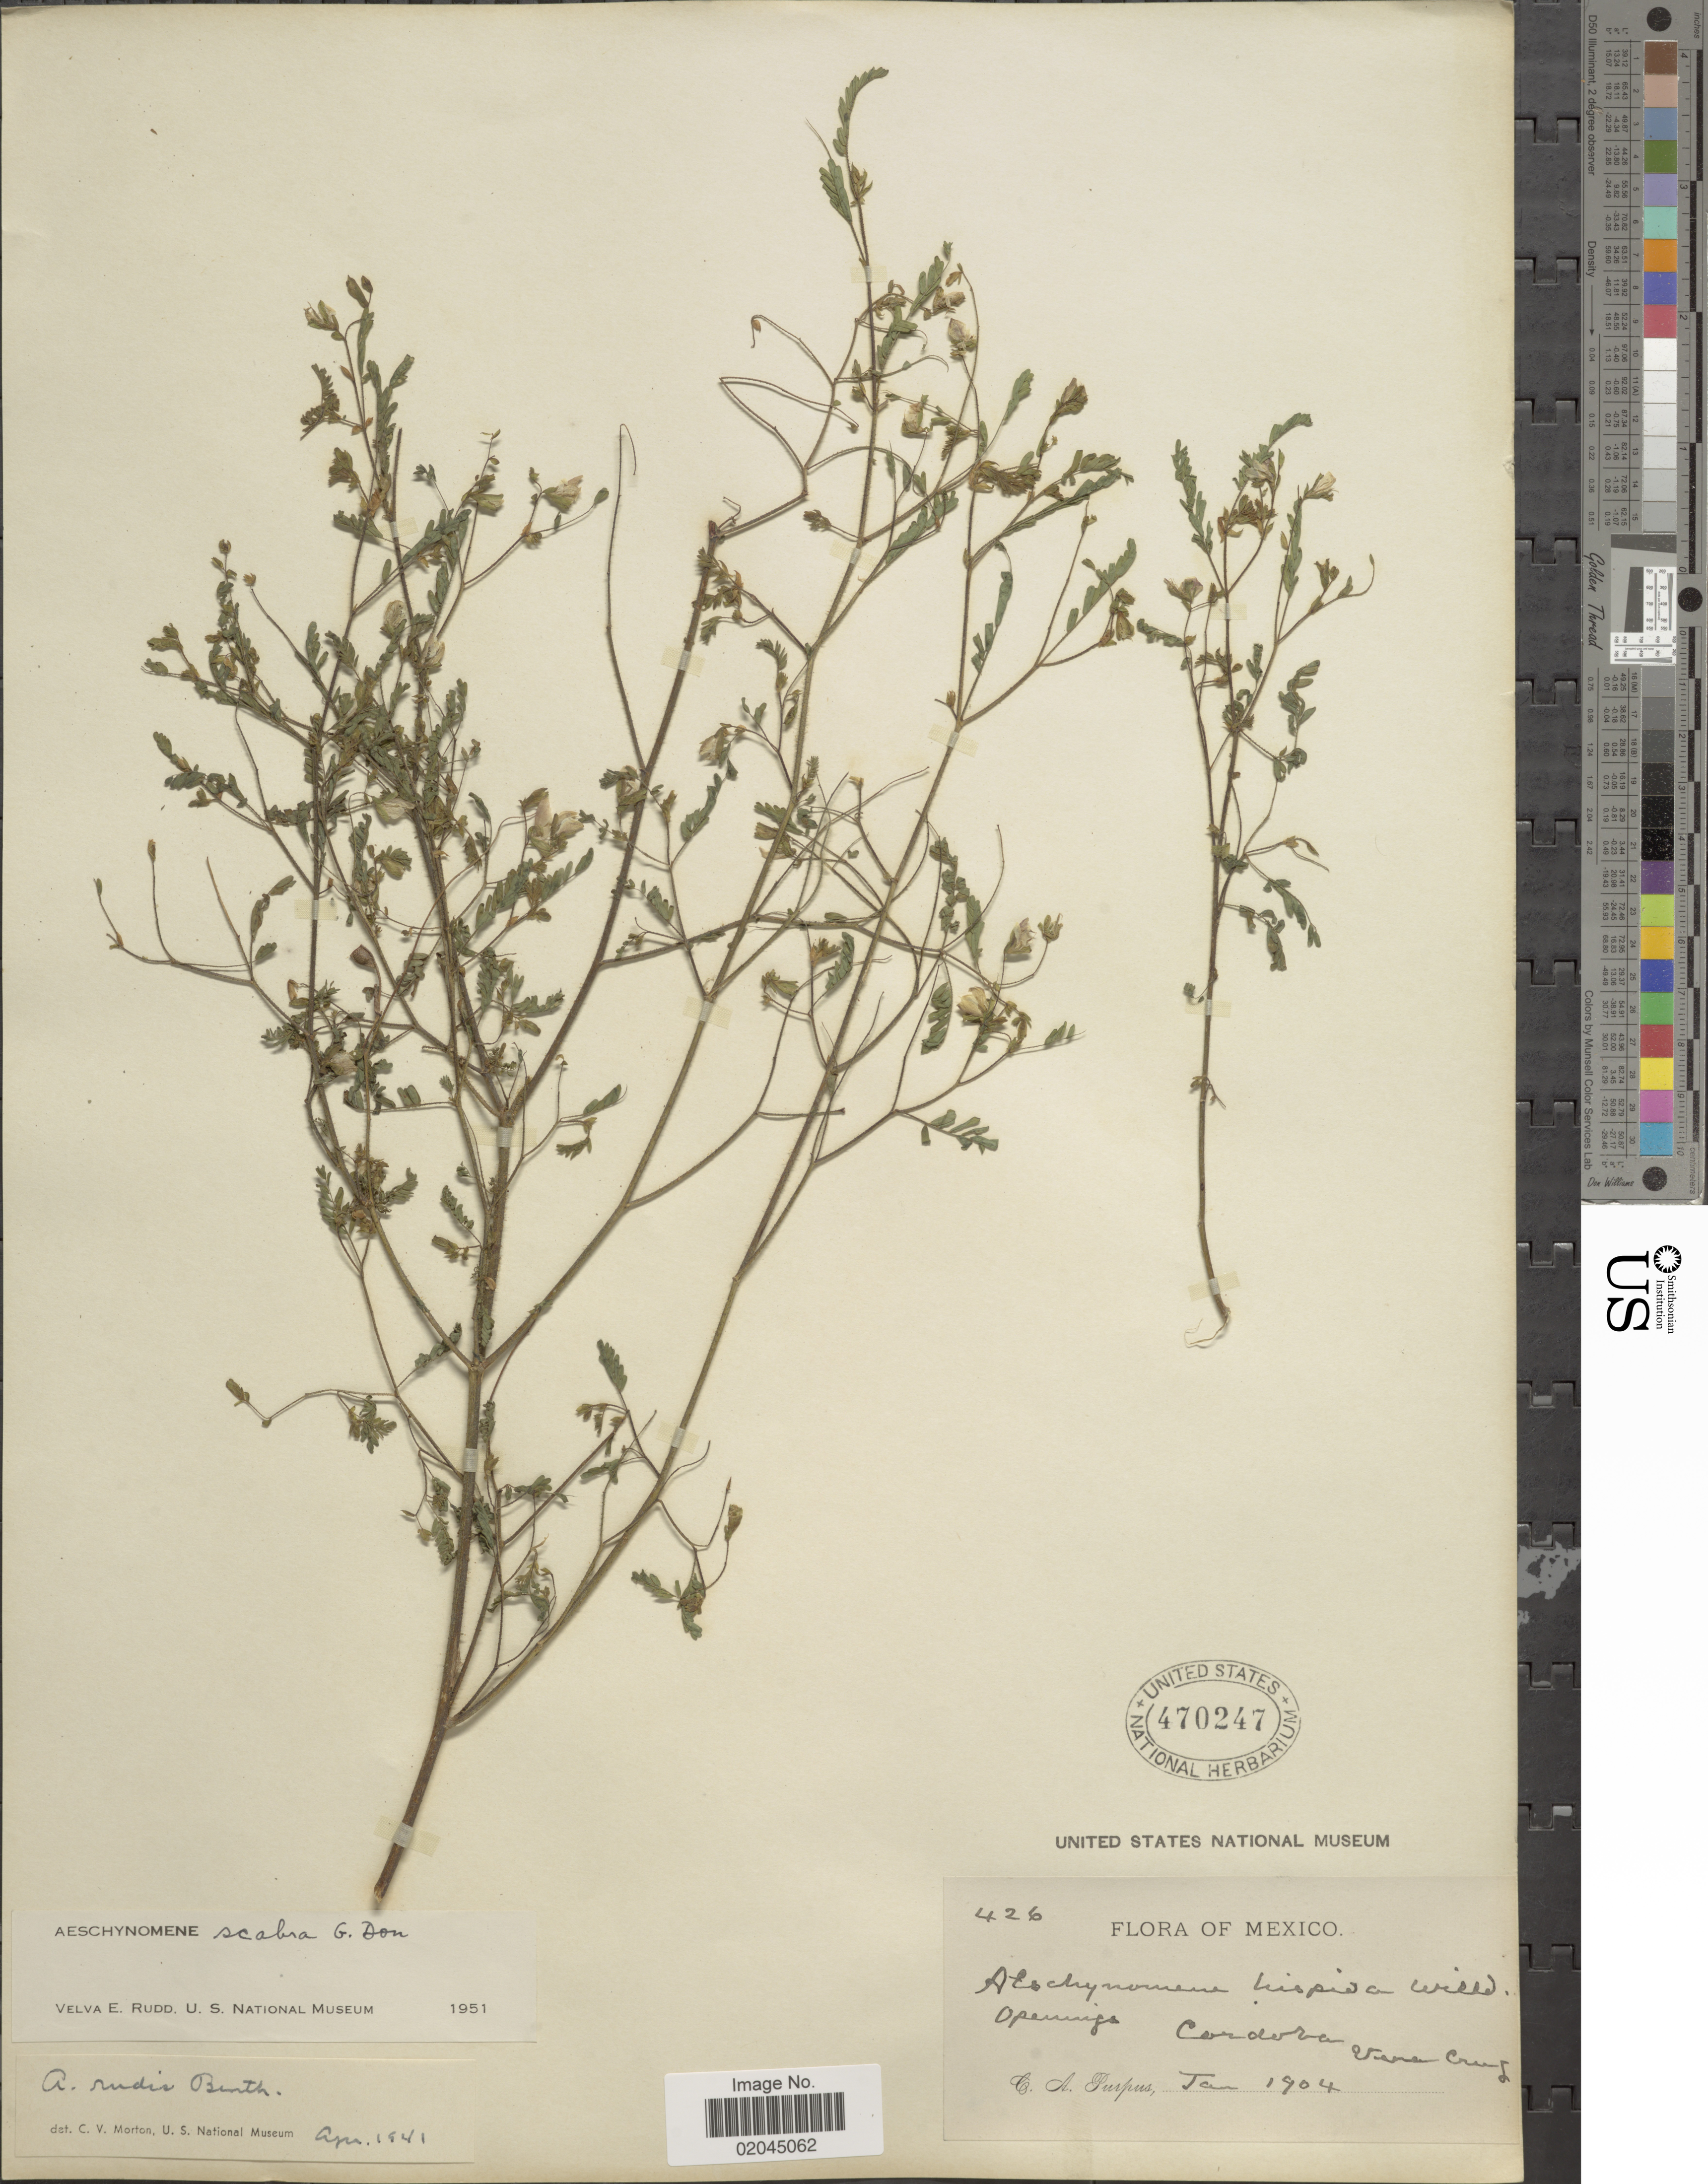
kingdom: Plantae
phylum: Tracheophyta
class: Magnoliopsida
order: Fabales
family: Fabaceae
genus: Aeschynomene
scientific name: Aeschynomene scabra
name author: G. Don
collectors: C. A. Purpus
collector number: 426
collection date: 1904-01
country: Mexico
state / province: Veracruz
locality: Cordova, Vera Cruz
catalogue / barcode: US 470247